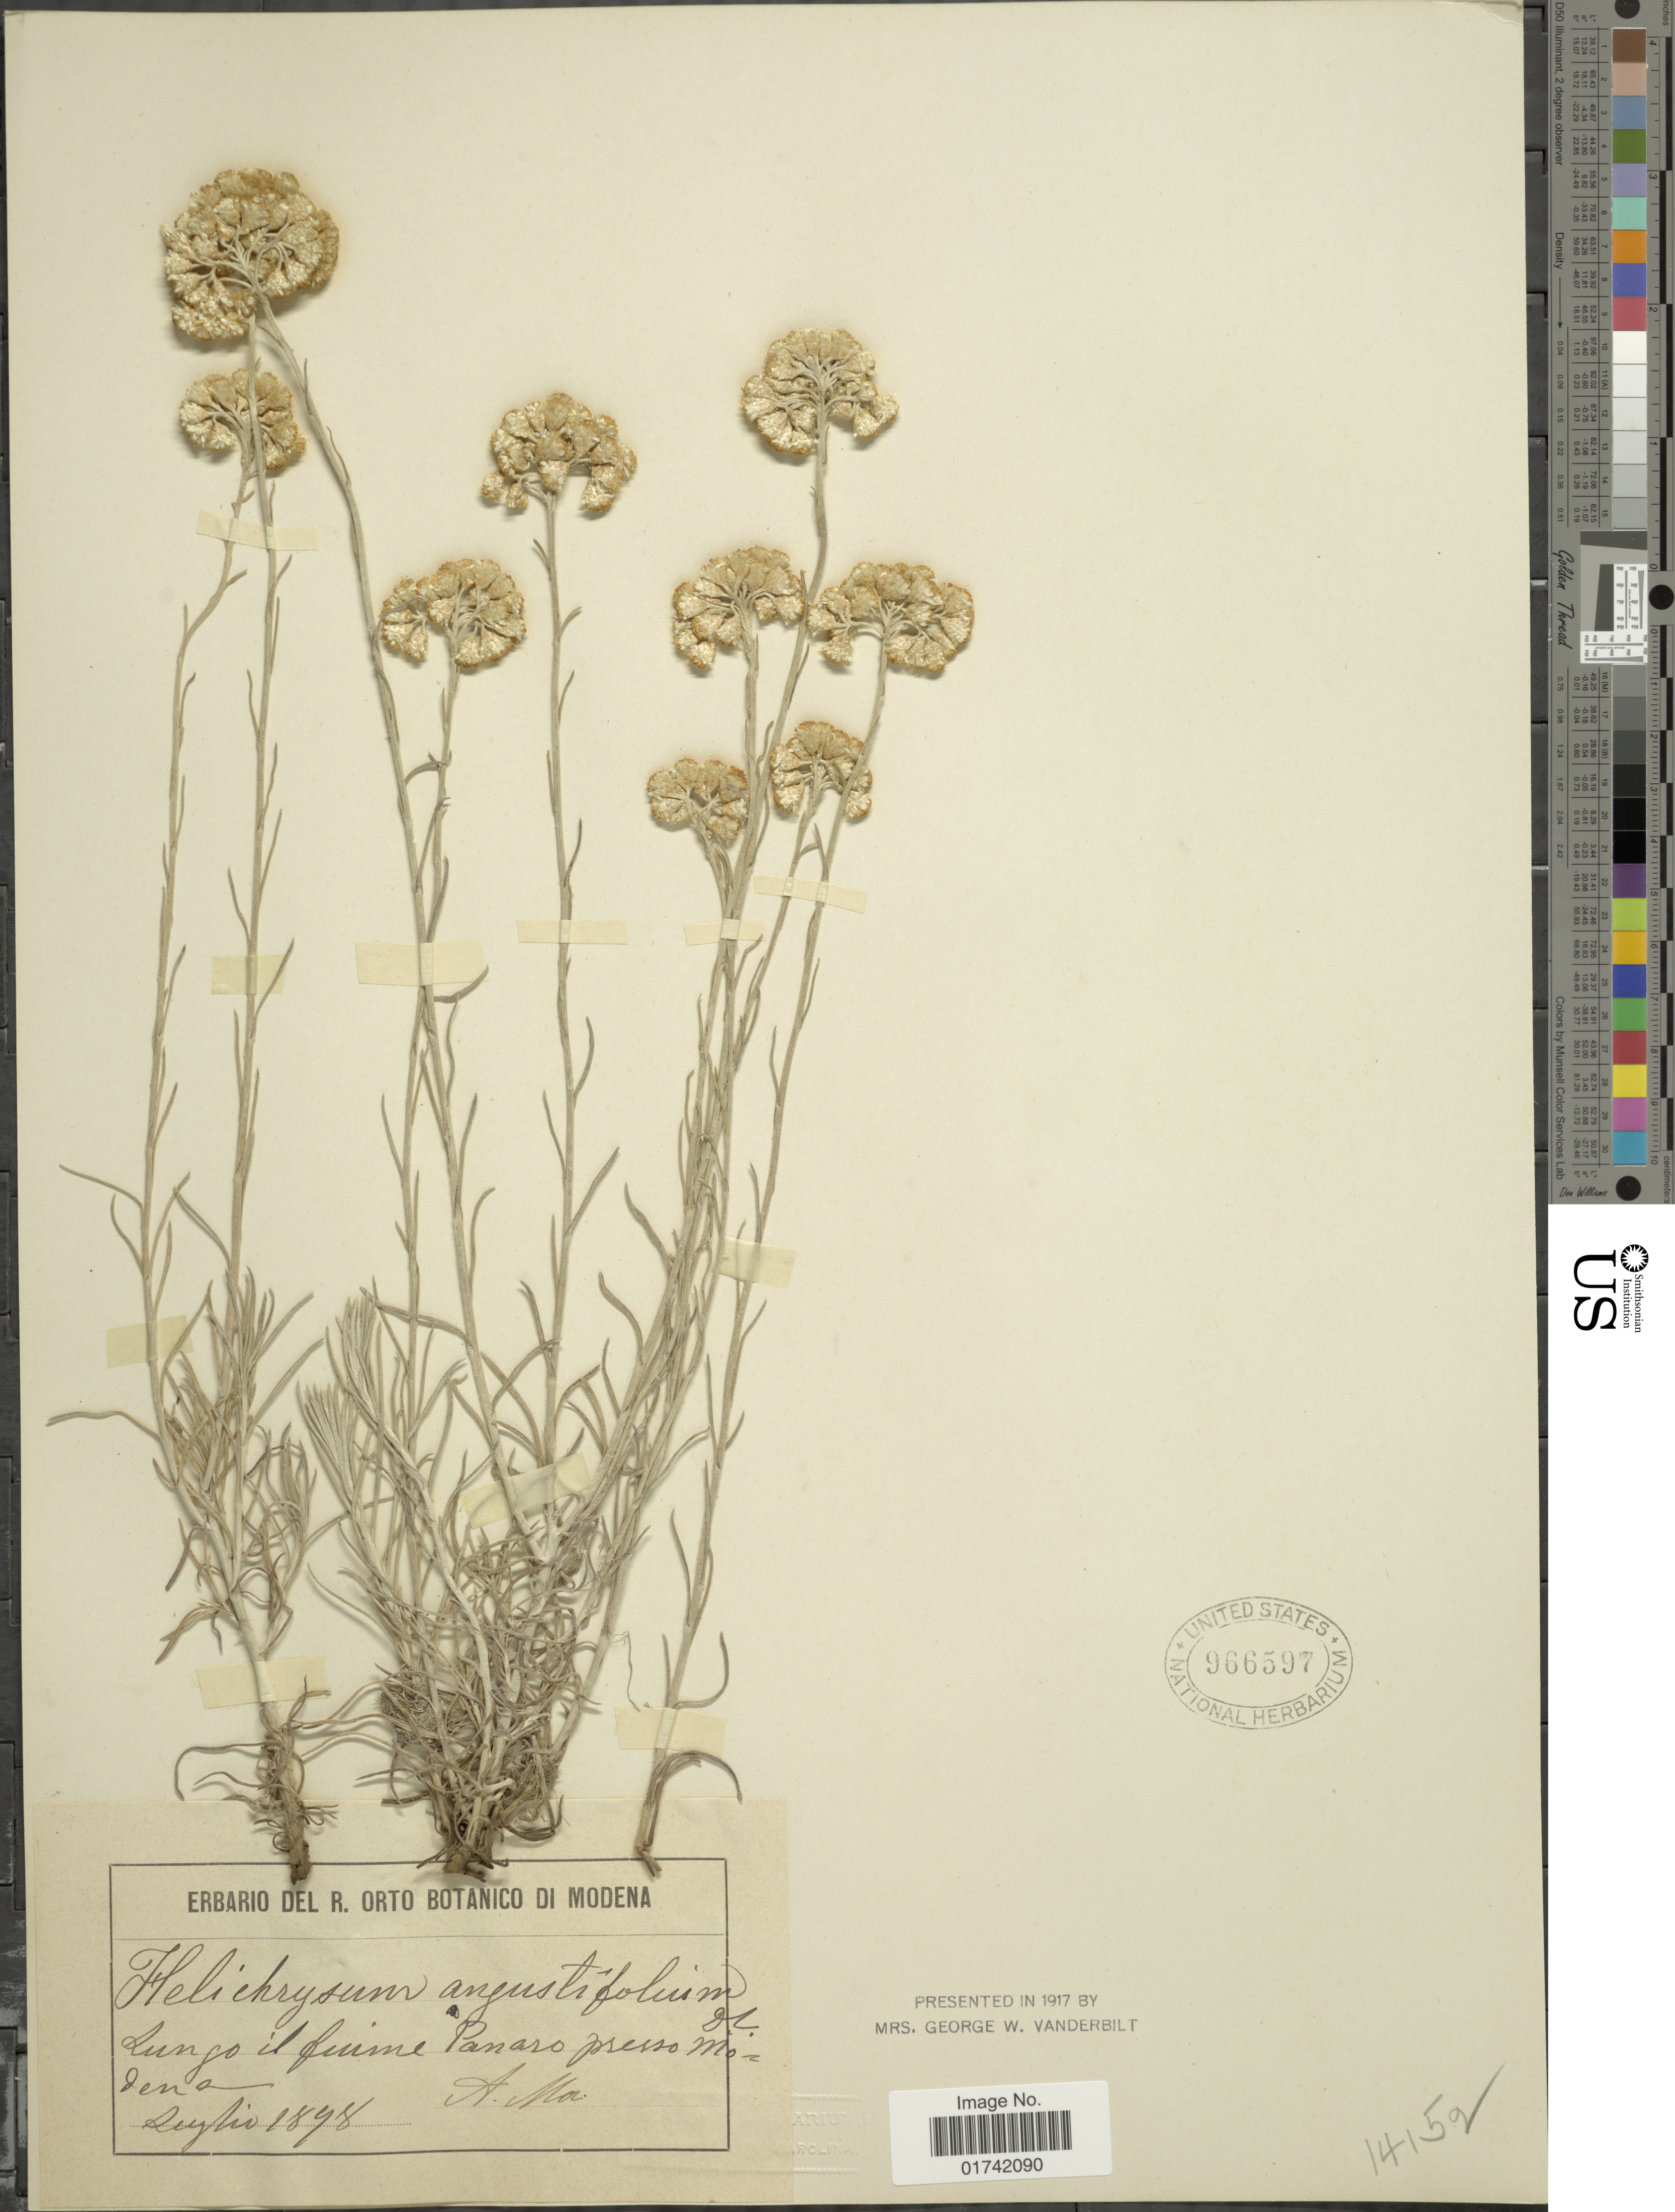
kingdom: Plantae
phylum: Tracheophyta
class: Magnoliopsida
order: Asterales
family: Asteraceae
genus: Helichrysum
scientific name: Helichrysum angustifolium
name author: (Lam.) DC.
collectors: Mor.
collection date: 1898-07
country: Italy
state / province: Emilia-Romagna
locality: Sungo il fiume Pamaro presso Mor.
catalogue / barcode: US 966597